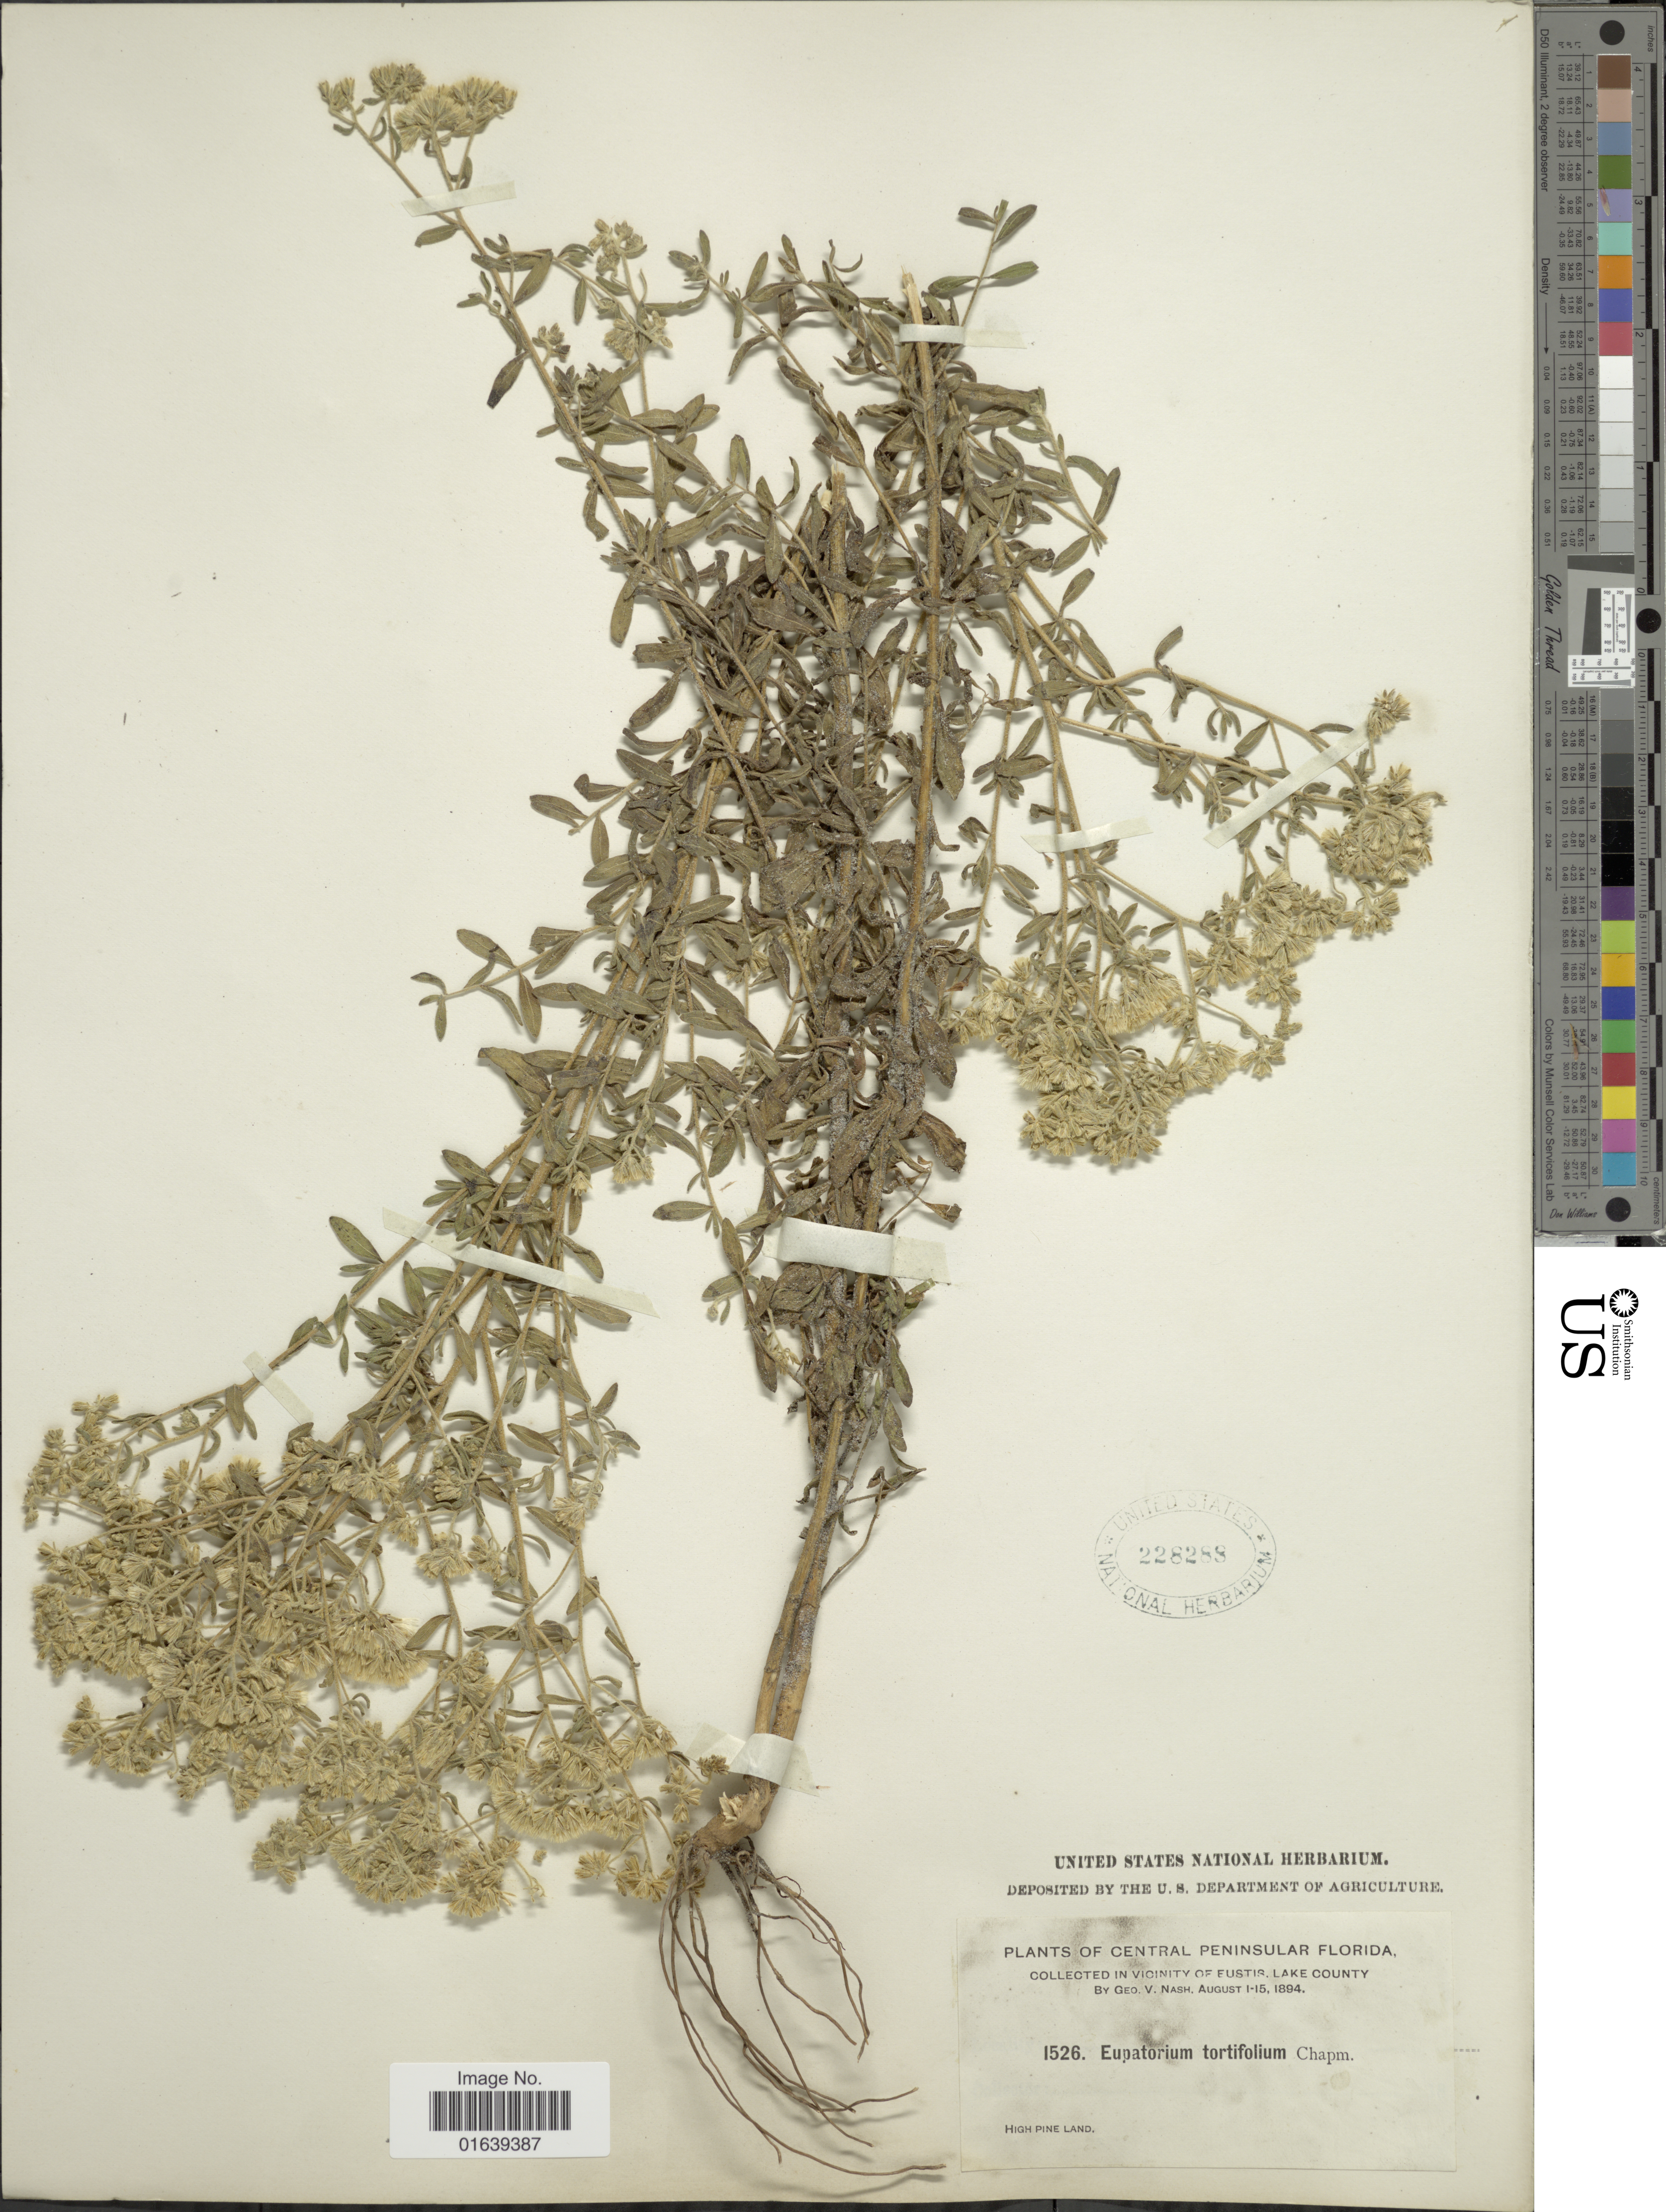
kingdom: Plantae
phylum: Tracheophyta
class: Magnoliopsida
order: Asterales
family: Asteraceae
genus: Eupatorium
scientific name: Eupatorium linearifolium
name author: Walter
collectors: G. V. Nash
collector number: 1526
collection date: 1894-08-01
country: United States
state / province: Florida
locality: Central peninsular Florida. in vicinity of Eustis Lake County.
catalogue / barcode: US 228288